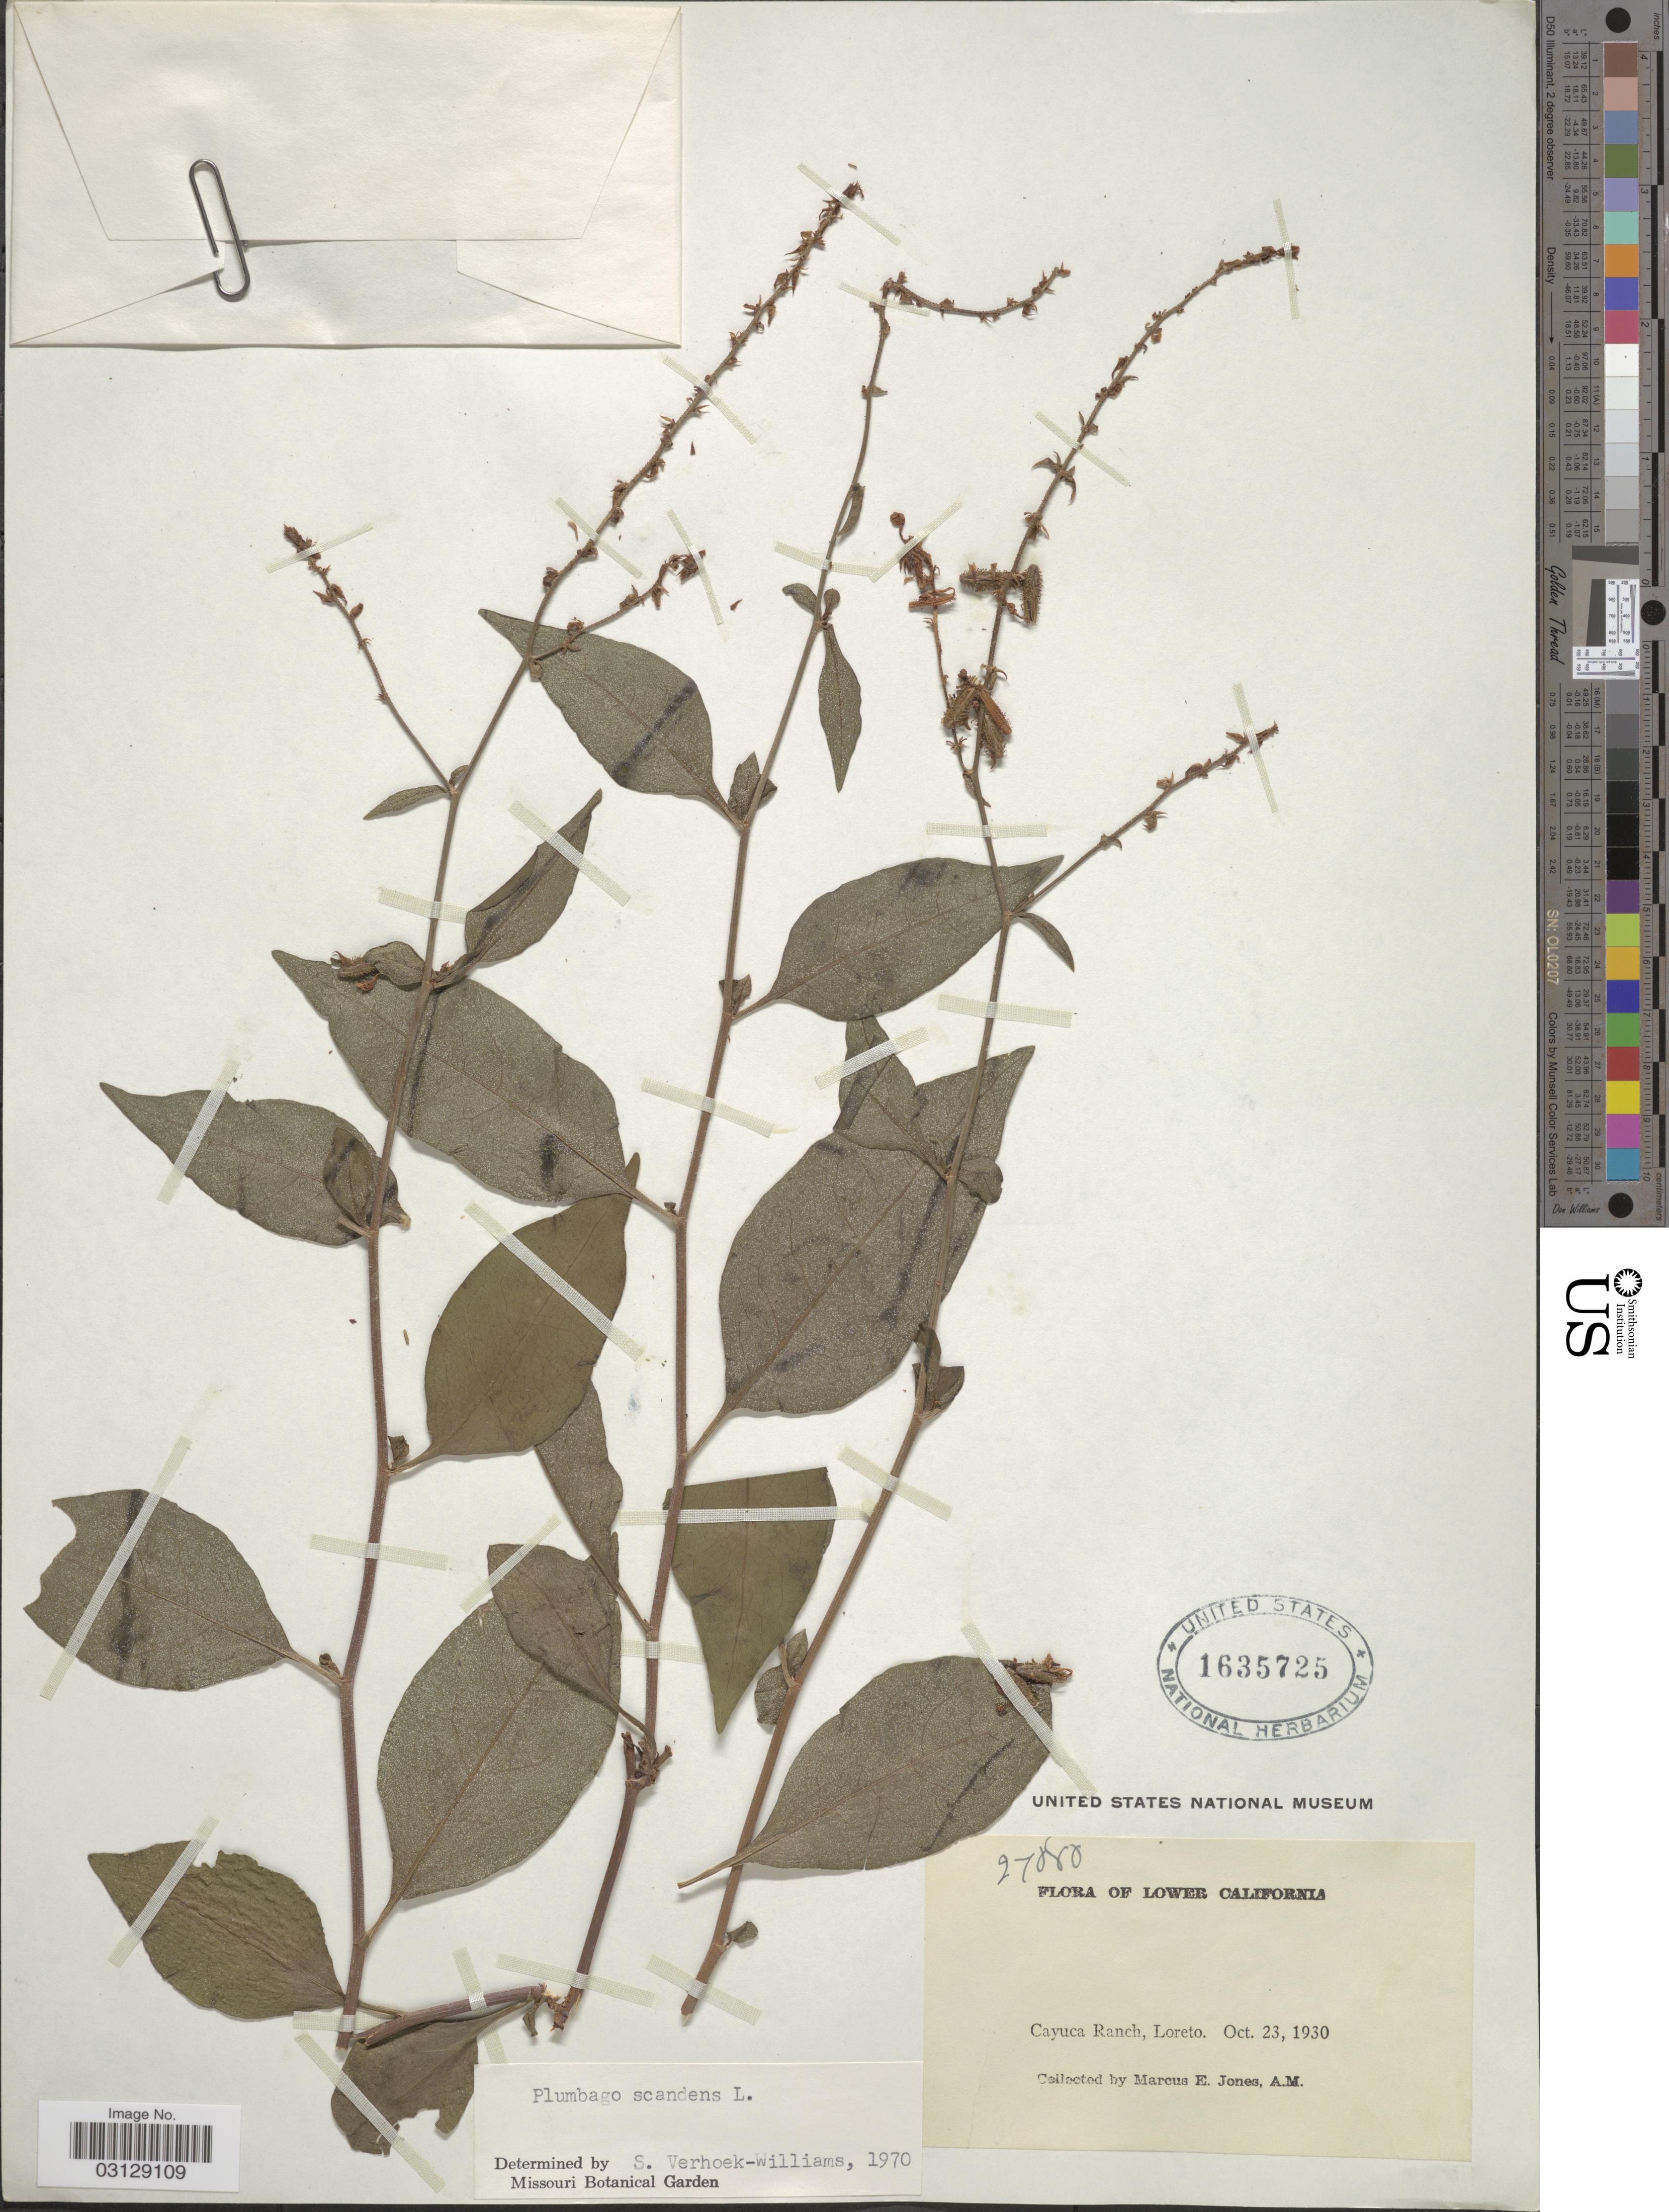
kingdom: Plantae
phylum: Tracheophyta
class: Magnoliopsida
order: Caryophyllales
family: Plumbaginaceae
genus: Plumbago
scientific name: Plumbago scandens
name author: L.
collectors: M. E. Jones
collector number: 27880?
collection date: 1930-10-23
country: Mexico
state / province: Baja California Sur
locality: Lower California. Cayuca Ranch, Loreto.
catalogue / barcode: US 1635725